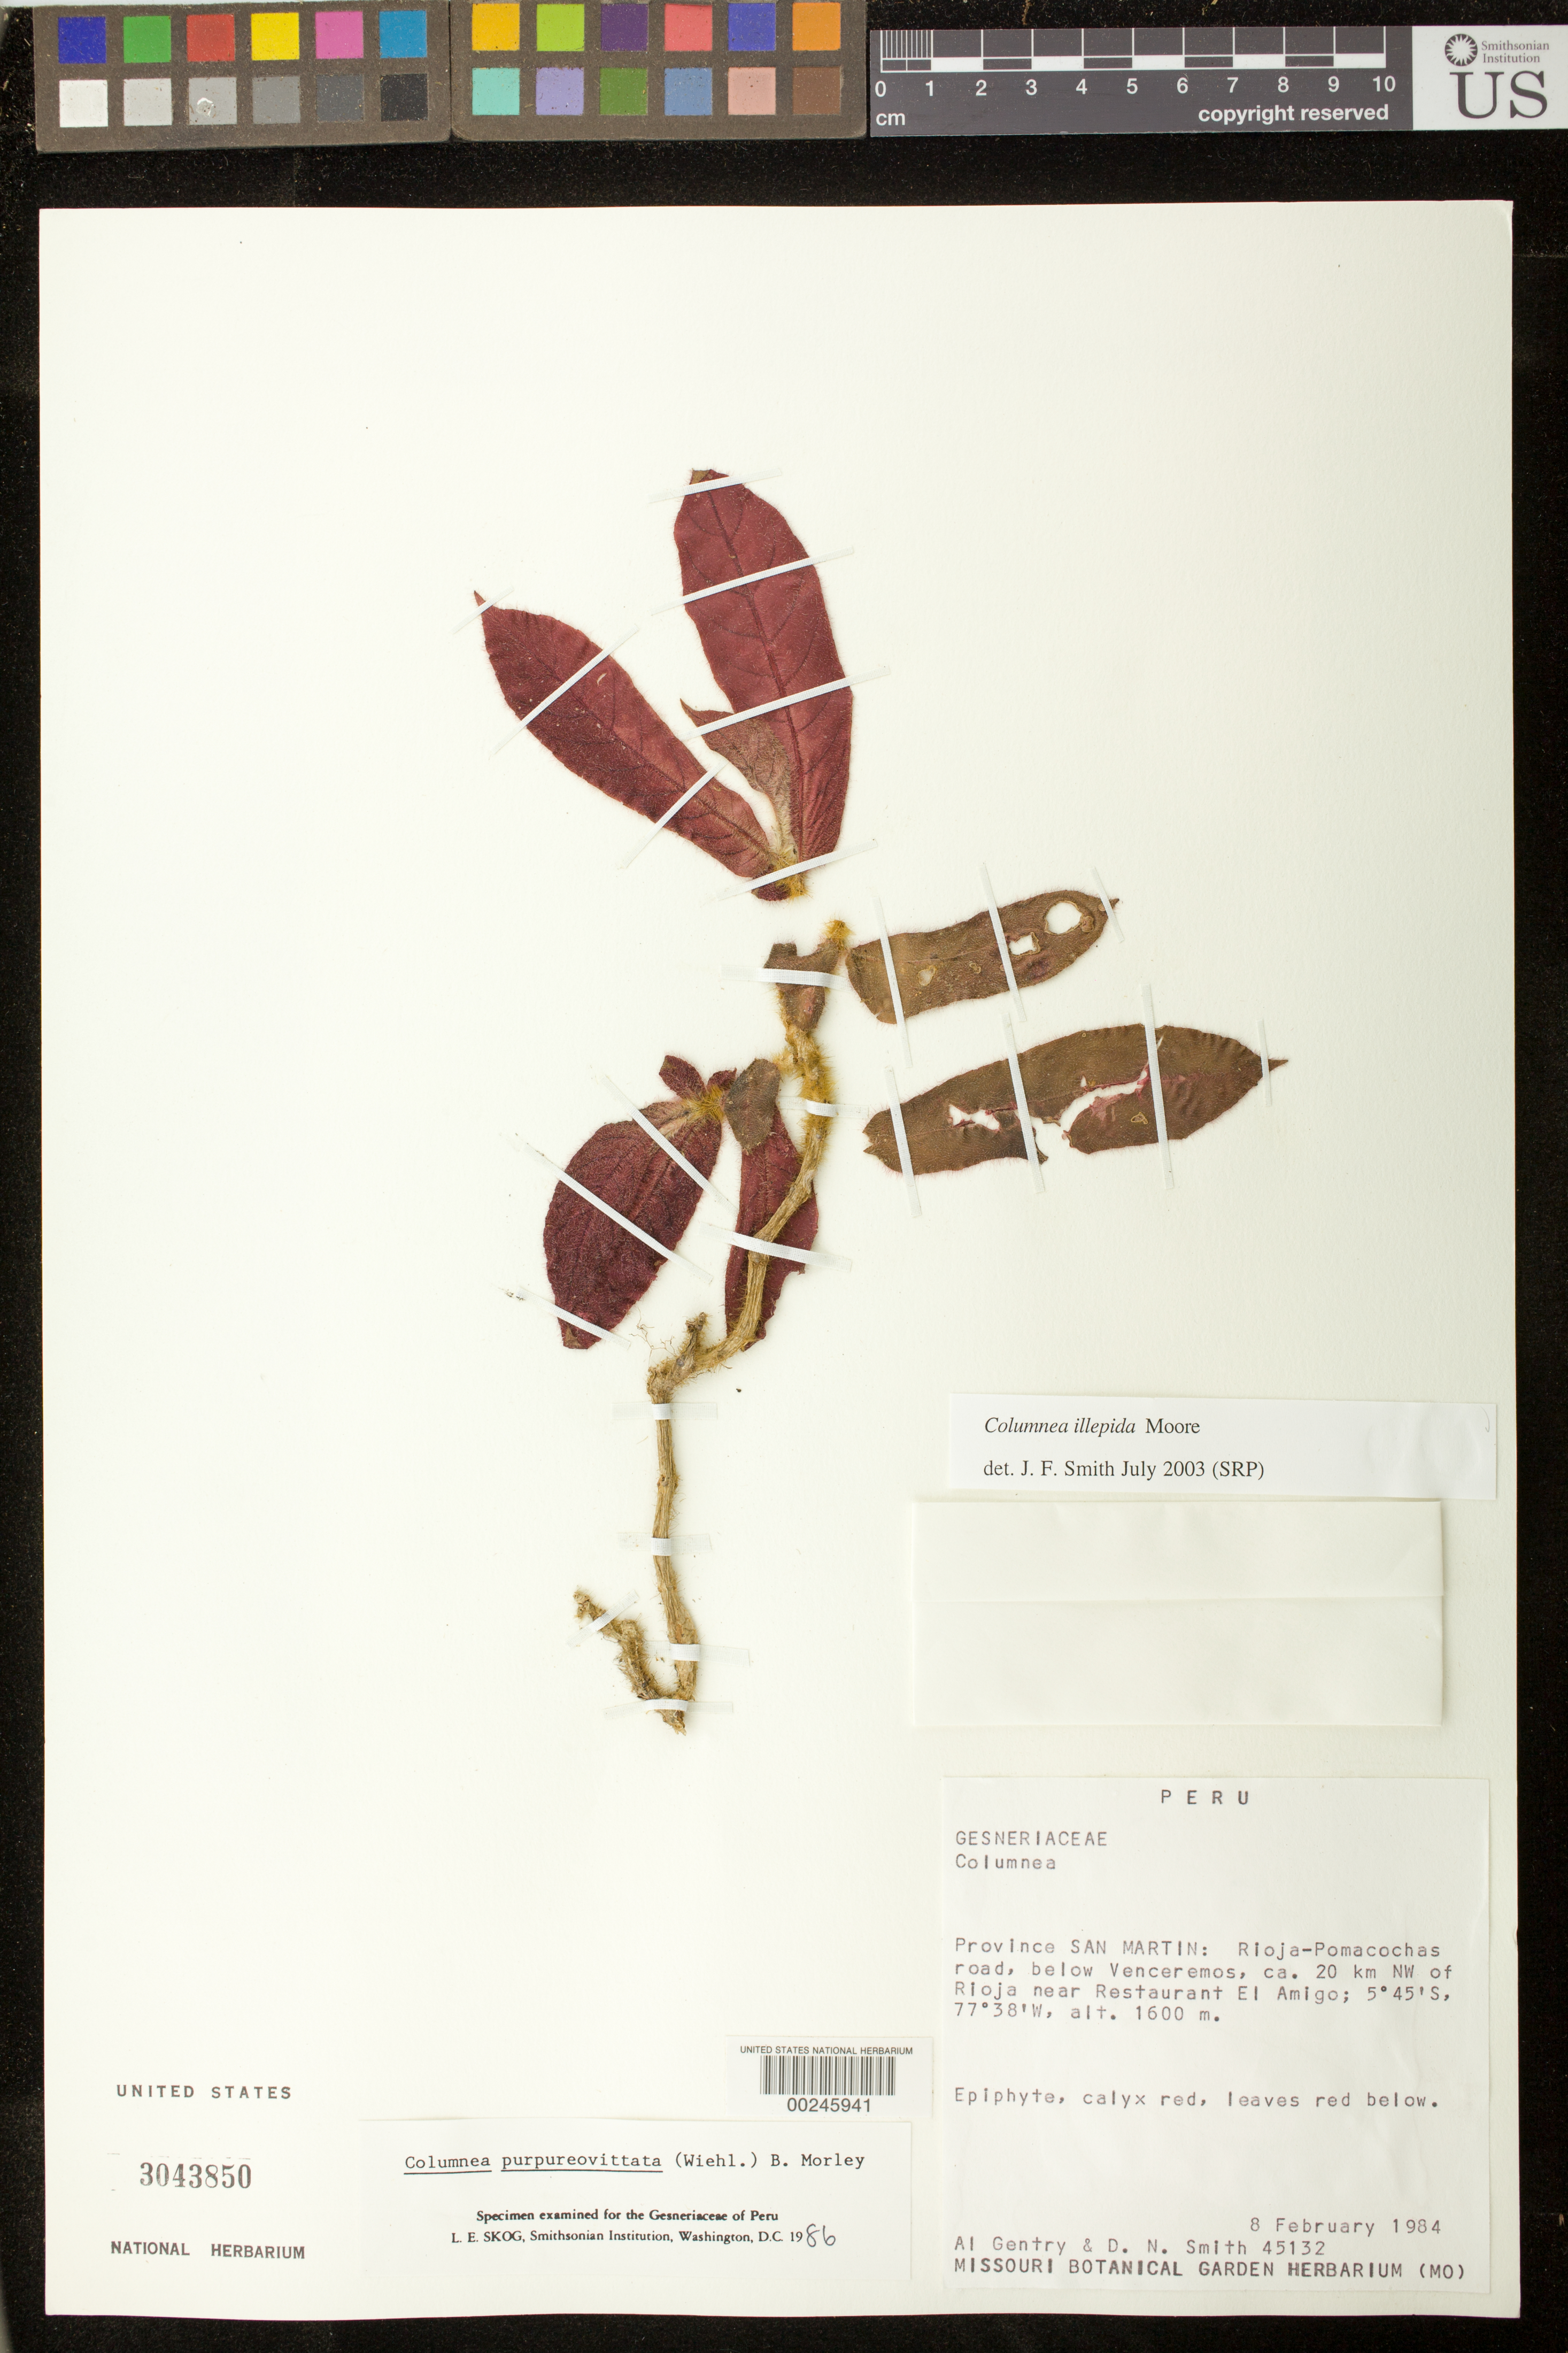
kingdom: Plantae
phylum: Tracheophyta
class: Magnoliopsida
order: Lamiales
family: Gesneriaceae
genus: Columnea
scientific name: Columnea illepida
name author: H.E. Moore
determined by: Smith, J. F.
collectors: A. H. Gentry & D. Smith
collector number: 45132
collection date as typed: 08 Feb 1984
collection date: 1984-02-08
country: Peru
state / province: San Martín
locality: Rioja-Pomacochas road, below Venceremos, ca 20 km NW of Rioja near restaurant El Amigo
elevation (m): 1600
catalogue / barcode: US 3043850